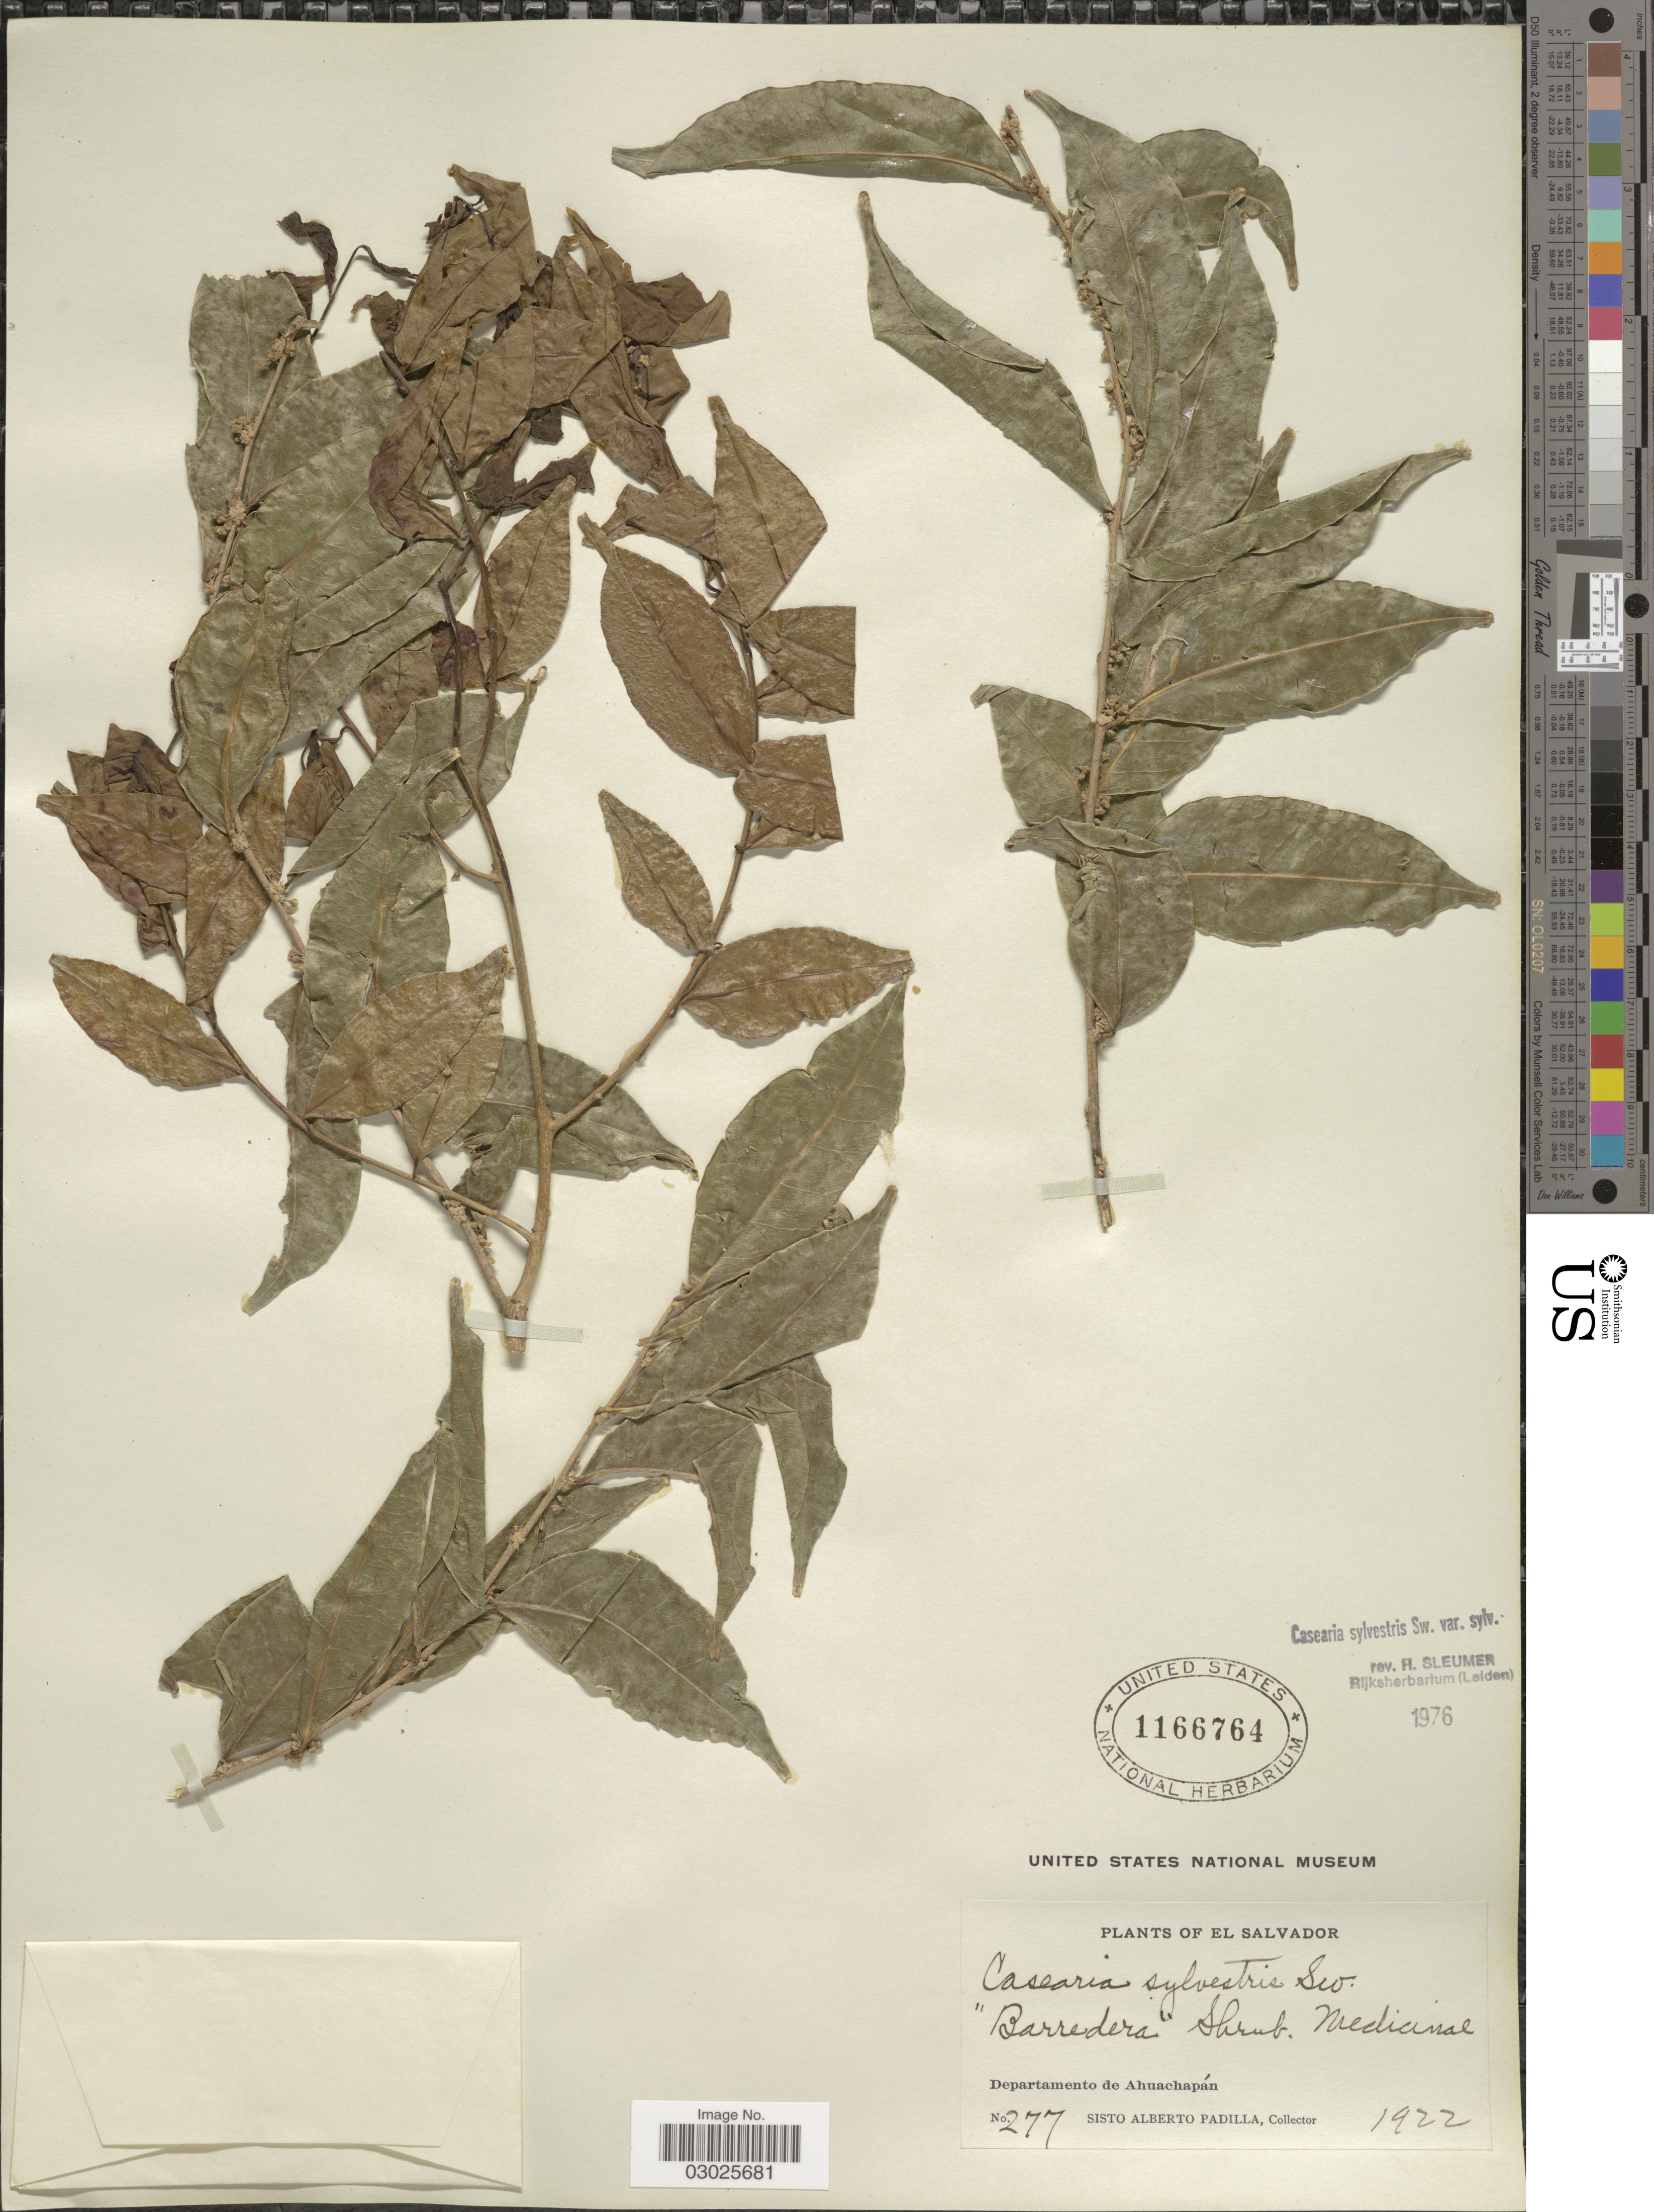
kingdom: Plantae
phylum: Tracheophyta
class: Magnoliopsida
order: Malpighiales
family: Salicaceae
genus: Casearia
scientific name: Casearia sylvestris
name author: Sw.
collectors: S. A. Padilla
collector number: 277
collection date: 1922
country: El Salvador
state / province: Ahuachapan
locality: Departamento de Ahuachapán.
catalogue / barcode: US 1166764